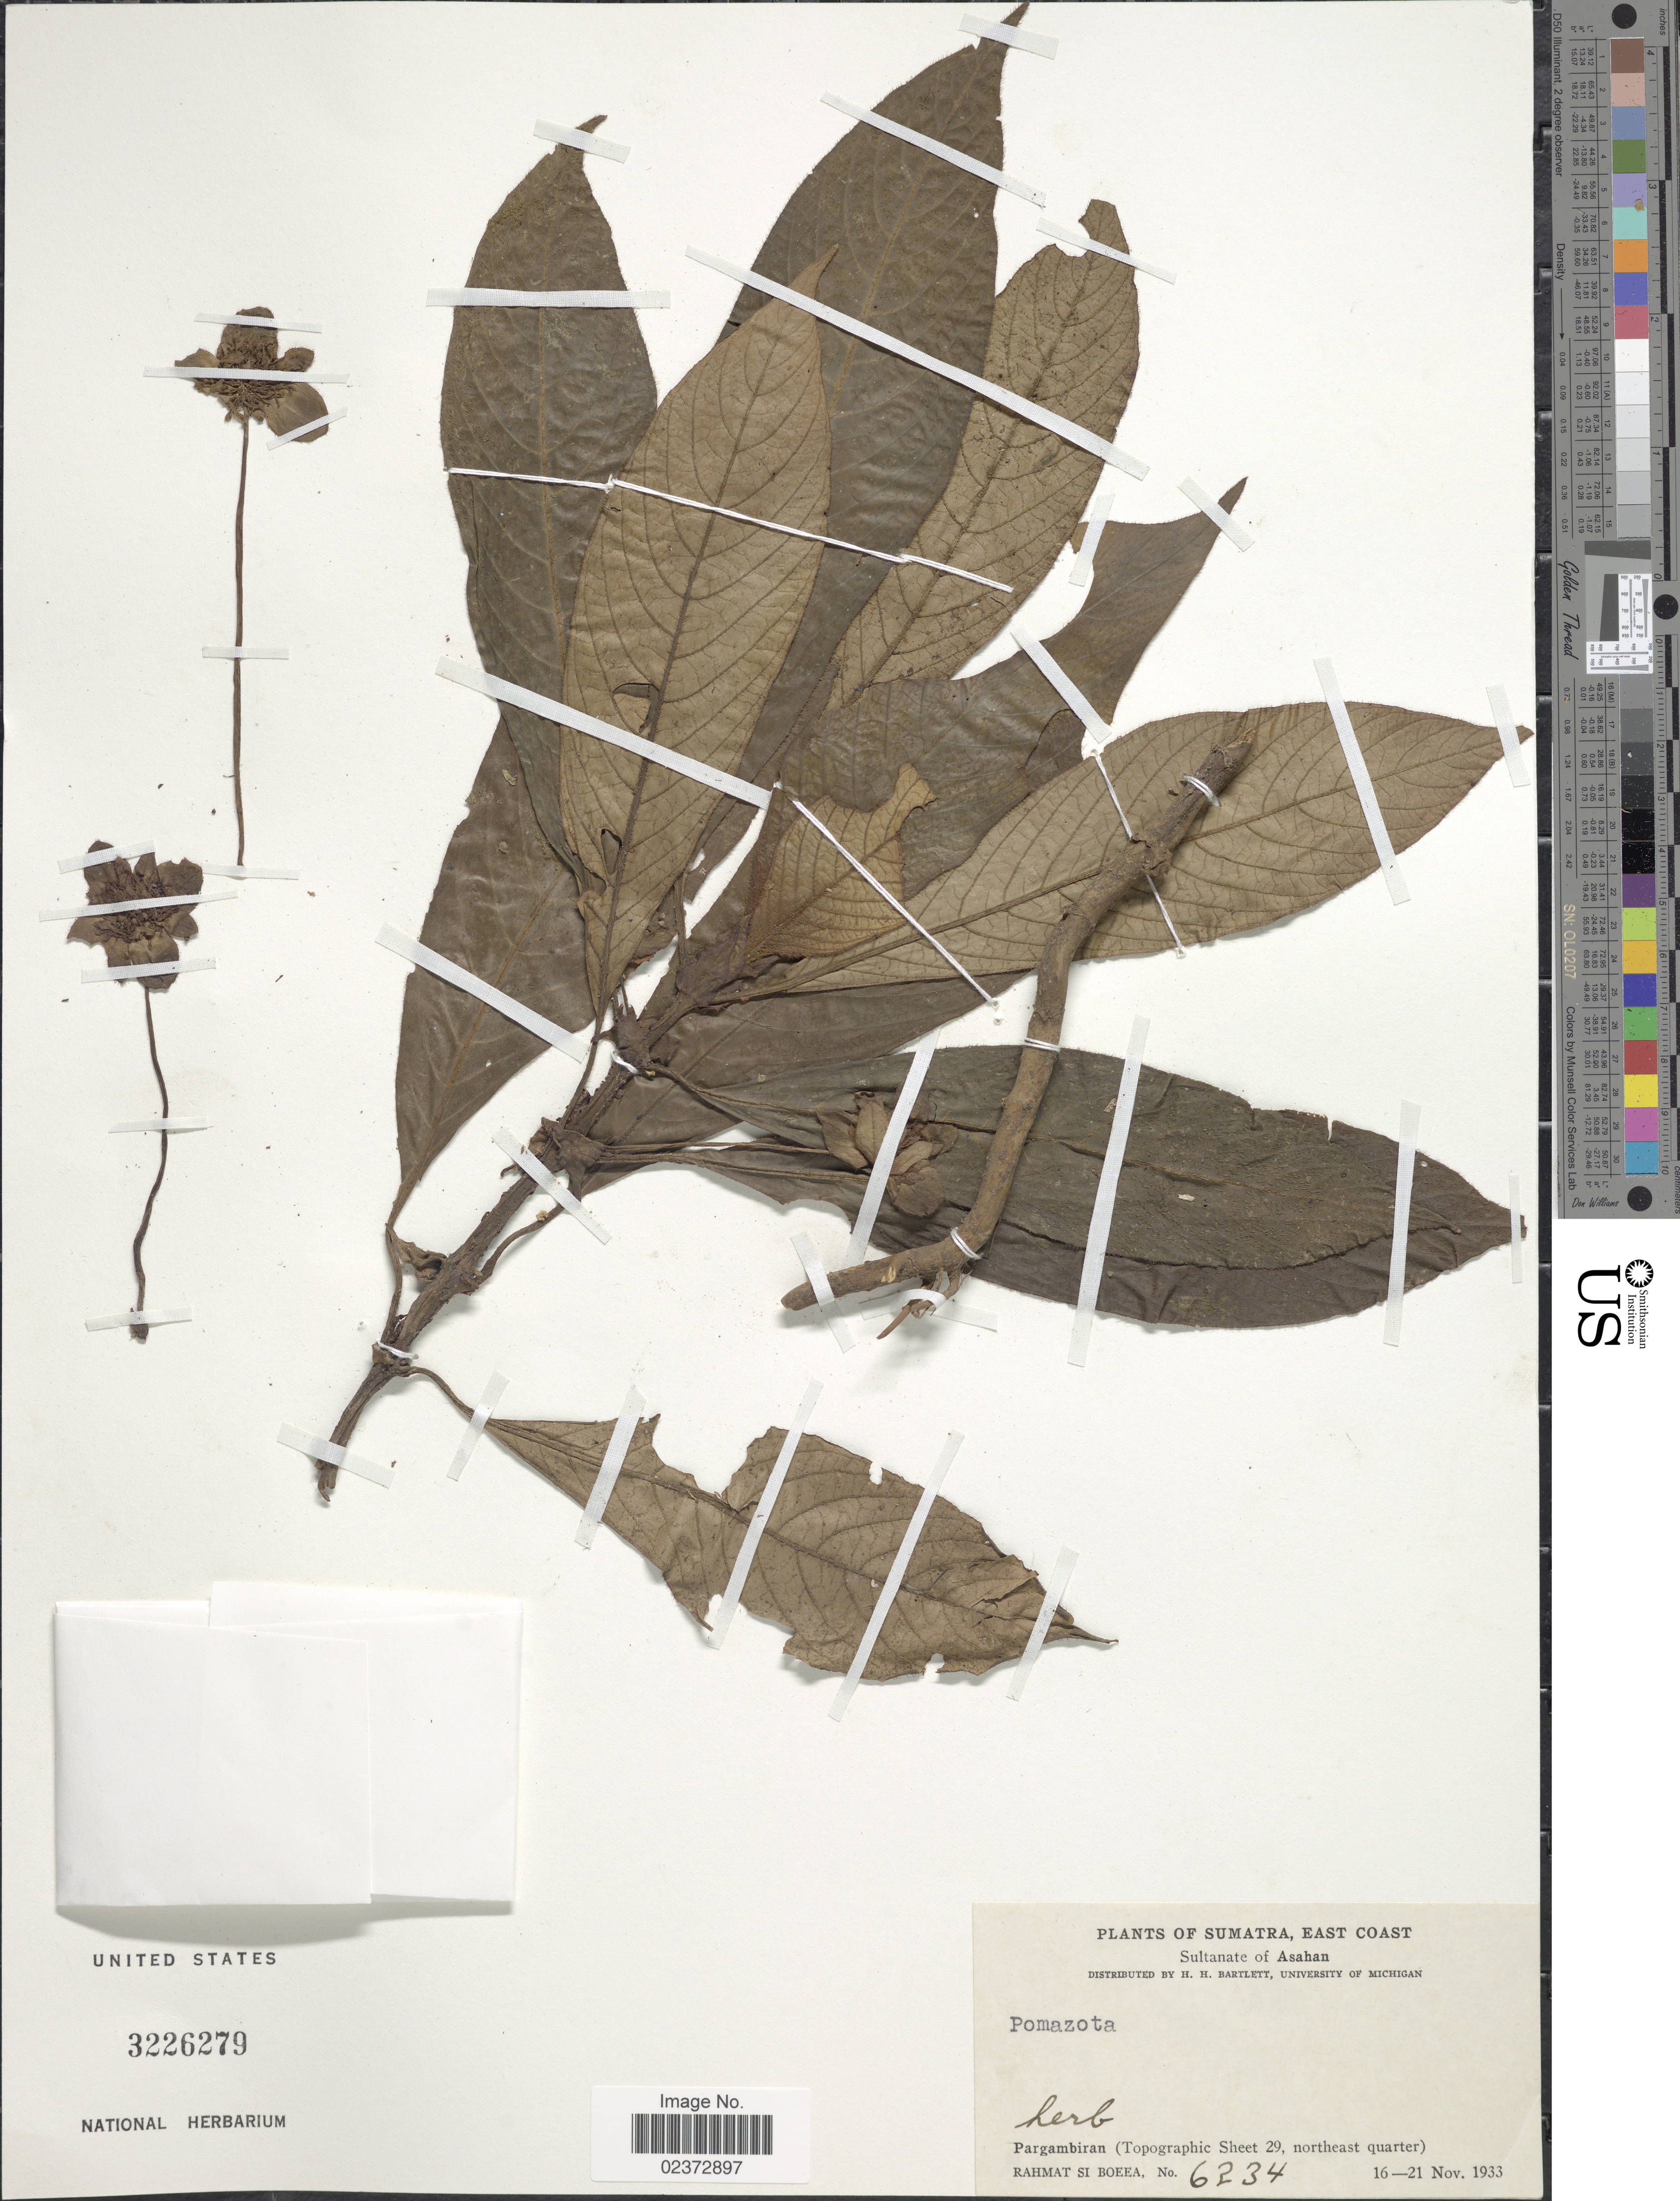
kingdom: Plantae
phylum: Tracheophyta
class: Magnoliopsida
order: Gentianales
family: Rubiaceae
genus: Coptophyllum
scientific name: Coptophyllum sp.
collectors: Rahmat Si Boeea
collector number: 6334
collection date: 1933-11-16/1933-11-21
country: Indonesia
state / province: Sumatra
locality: East Coast, Sultanate of Asahan, Pargambiran (Topographic Sheet 29, northeast quarter)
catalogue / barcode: US 3226279